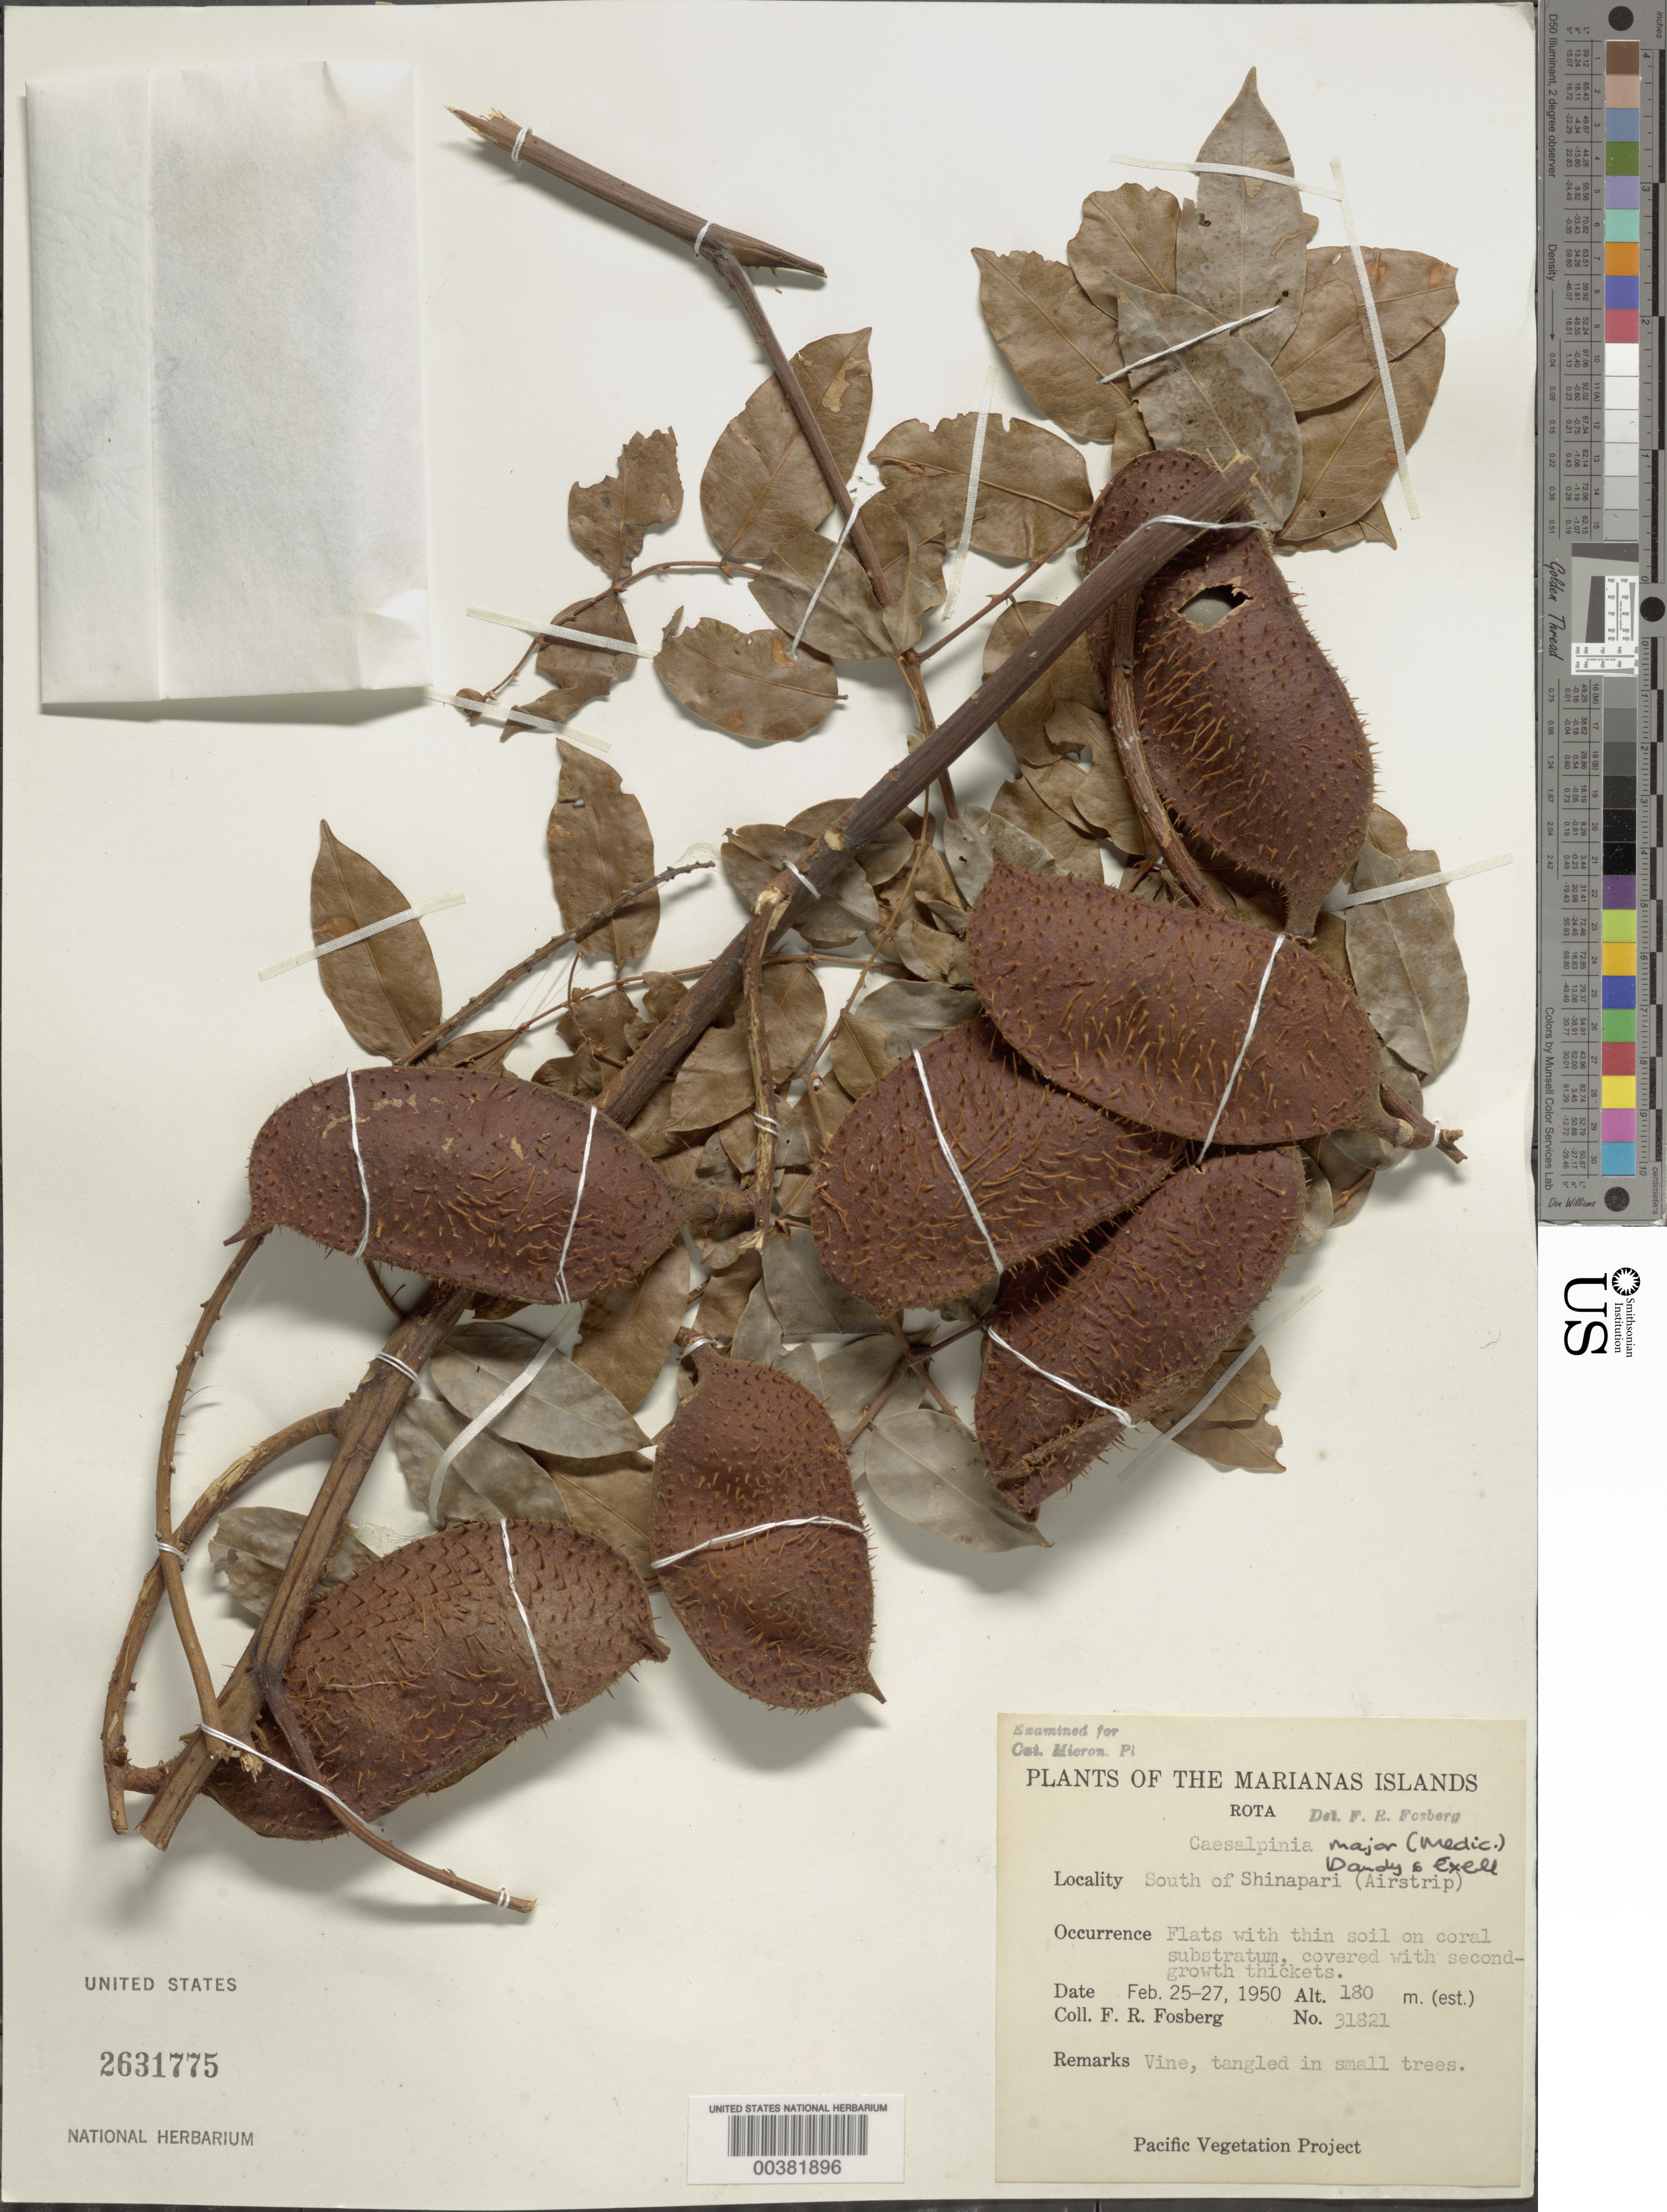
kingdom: Plantae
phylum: Tracheophyta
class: Magnoliopsida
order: Fabales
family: Fabaceae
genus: Guilandina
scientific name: Guilandina major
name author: (Medik.) Small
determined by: Wagner, W. L., (BOT), Smithsonian Institution - National Museum of Natural History (UNITED STATES)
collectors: F. R. Fosberg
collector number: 31821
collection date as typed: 25 Feb 1950 to 27 Feb 1950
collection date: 1950-02-25/1950-02-27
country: Northern Mariana Islands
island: Rota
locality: S of shinapari (airstrip)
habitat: Flats w/thin soil on coral substratum, covered w/second growth thickets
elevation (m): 180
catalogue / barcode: US 2631775